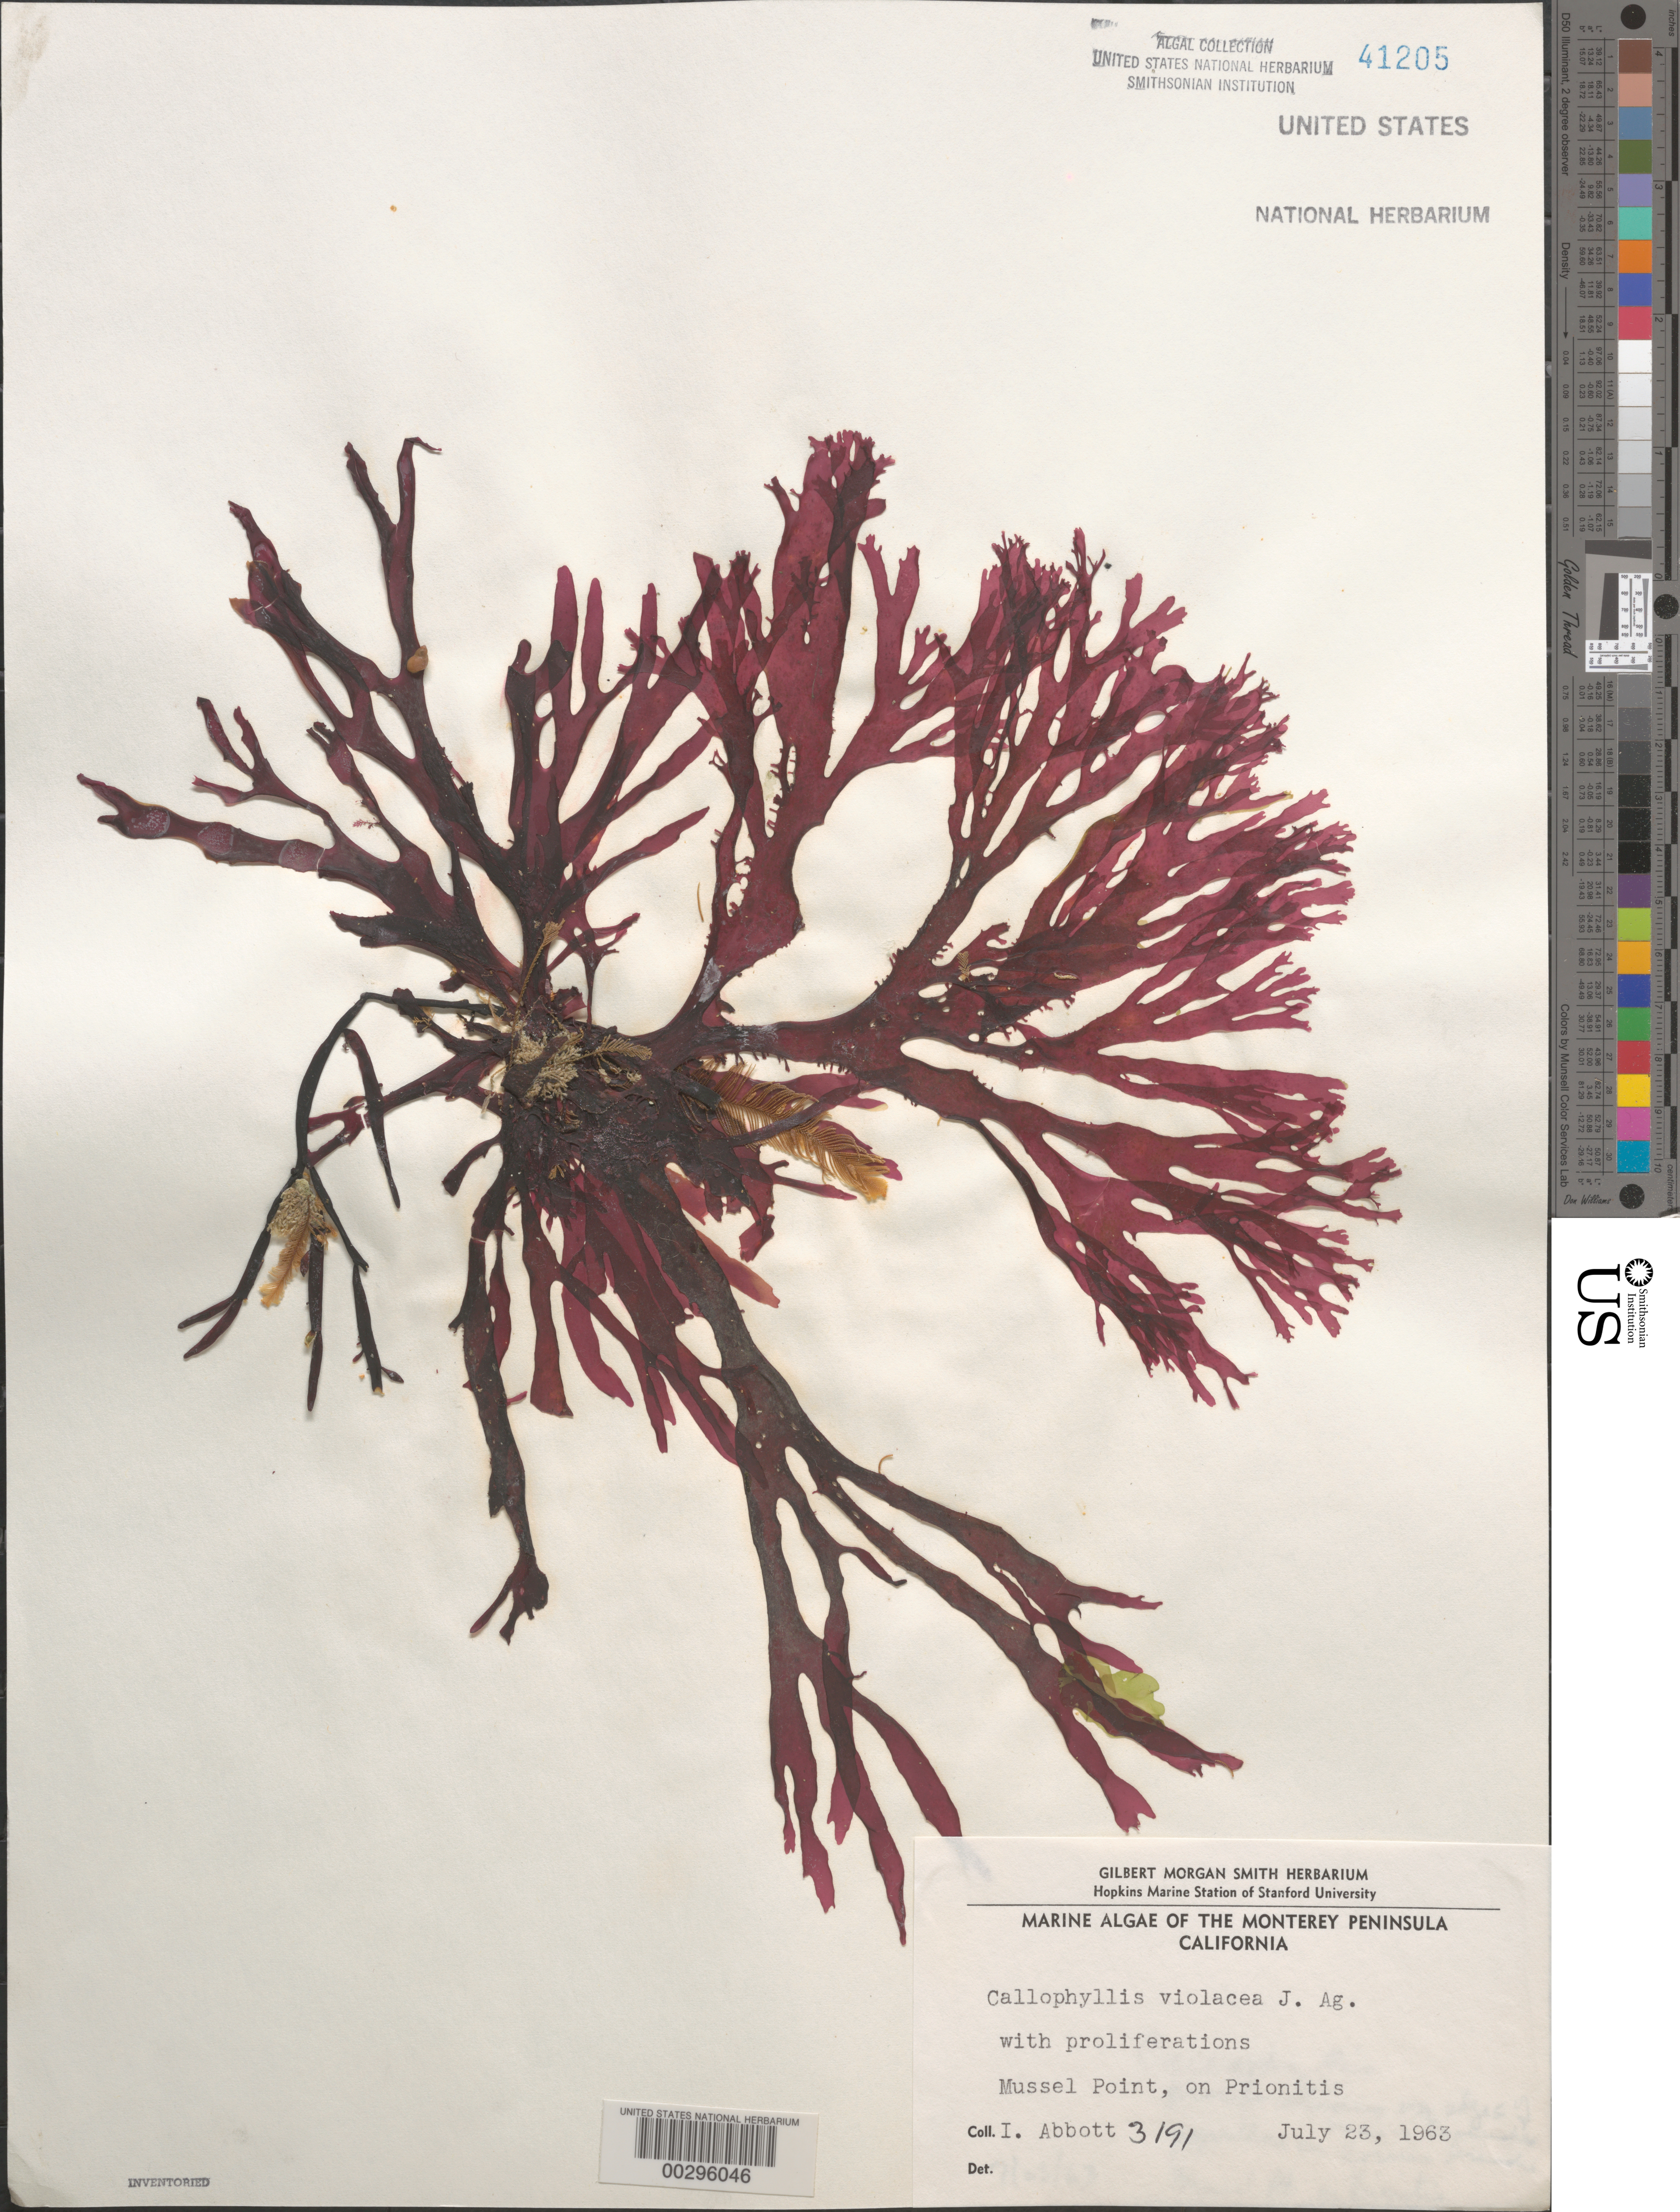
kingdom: Plantae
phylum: Rhodophyta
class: Florideophyceae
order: Gigartinales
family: Kallymeniaceae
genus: Callophyllis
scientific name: Callophyllis violacea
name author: J. Agardh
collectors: I. A. Abbott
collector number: IAA 3191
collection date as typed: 23 Jul 1963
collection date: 1963-07-23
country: United States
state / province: California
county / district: Monterey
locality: Mussel Point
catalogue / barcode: US 41205